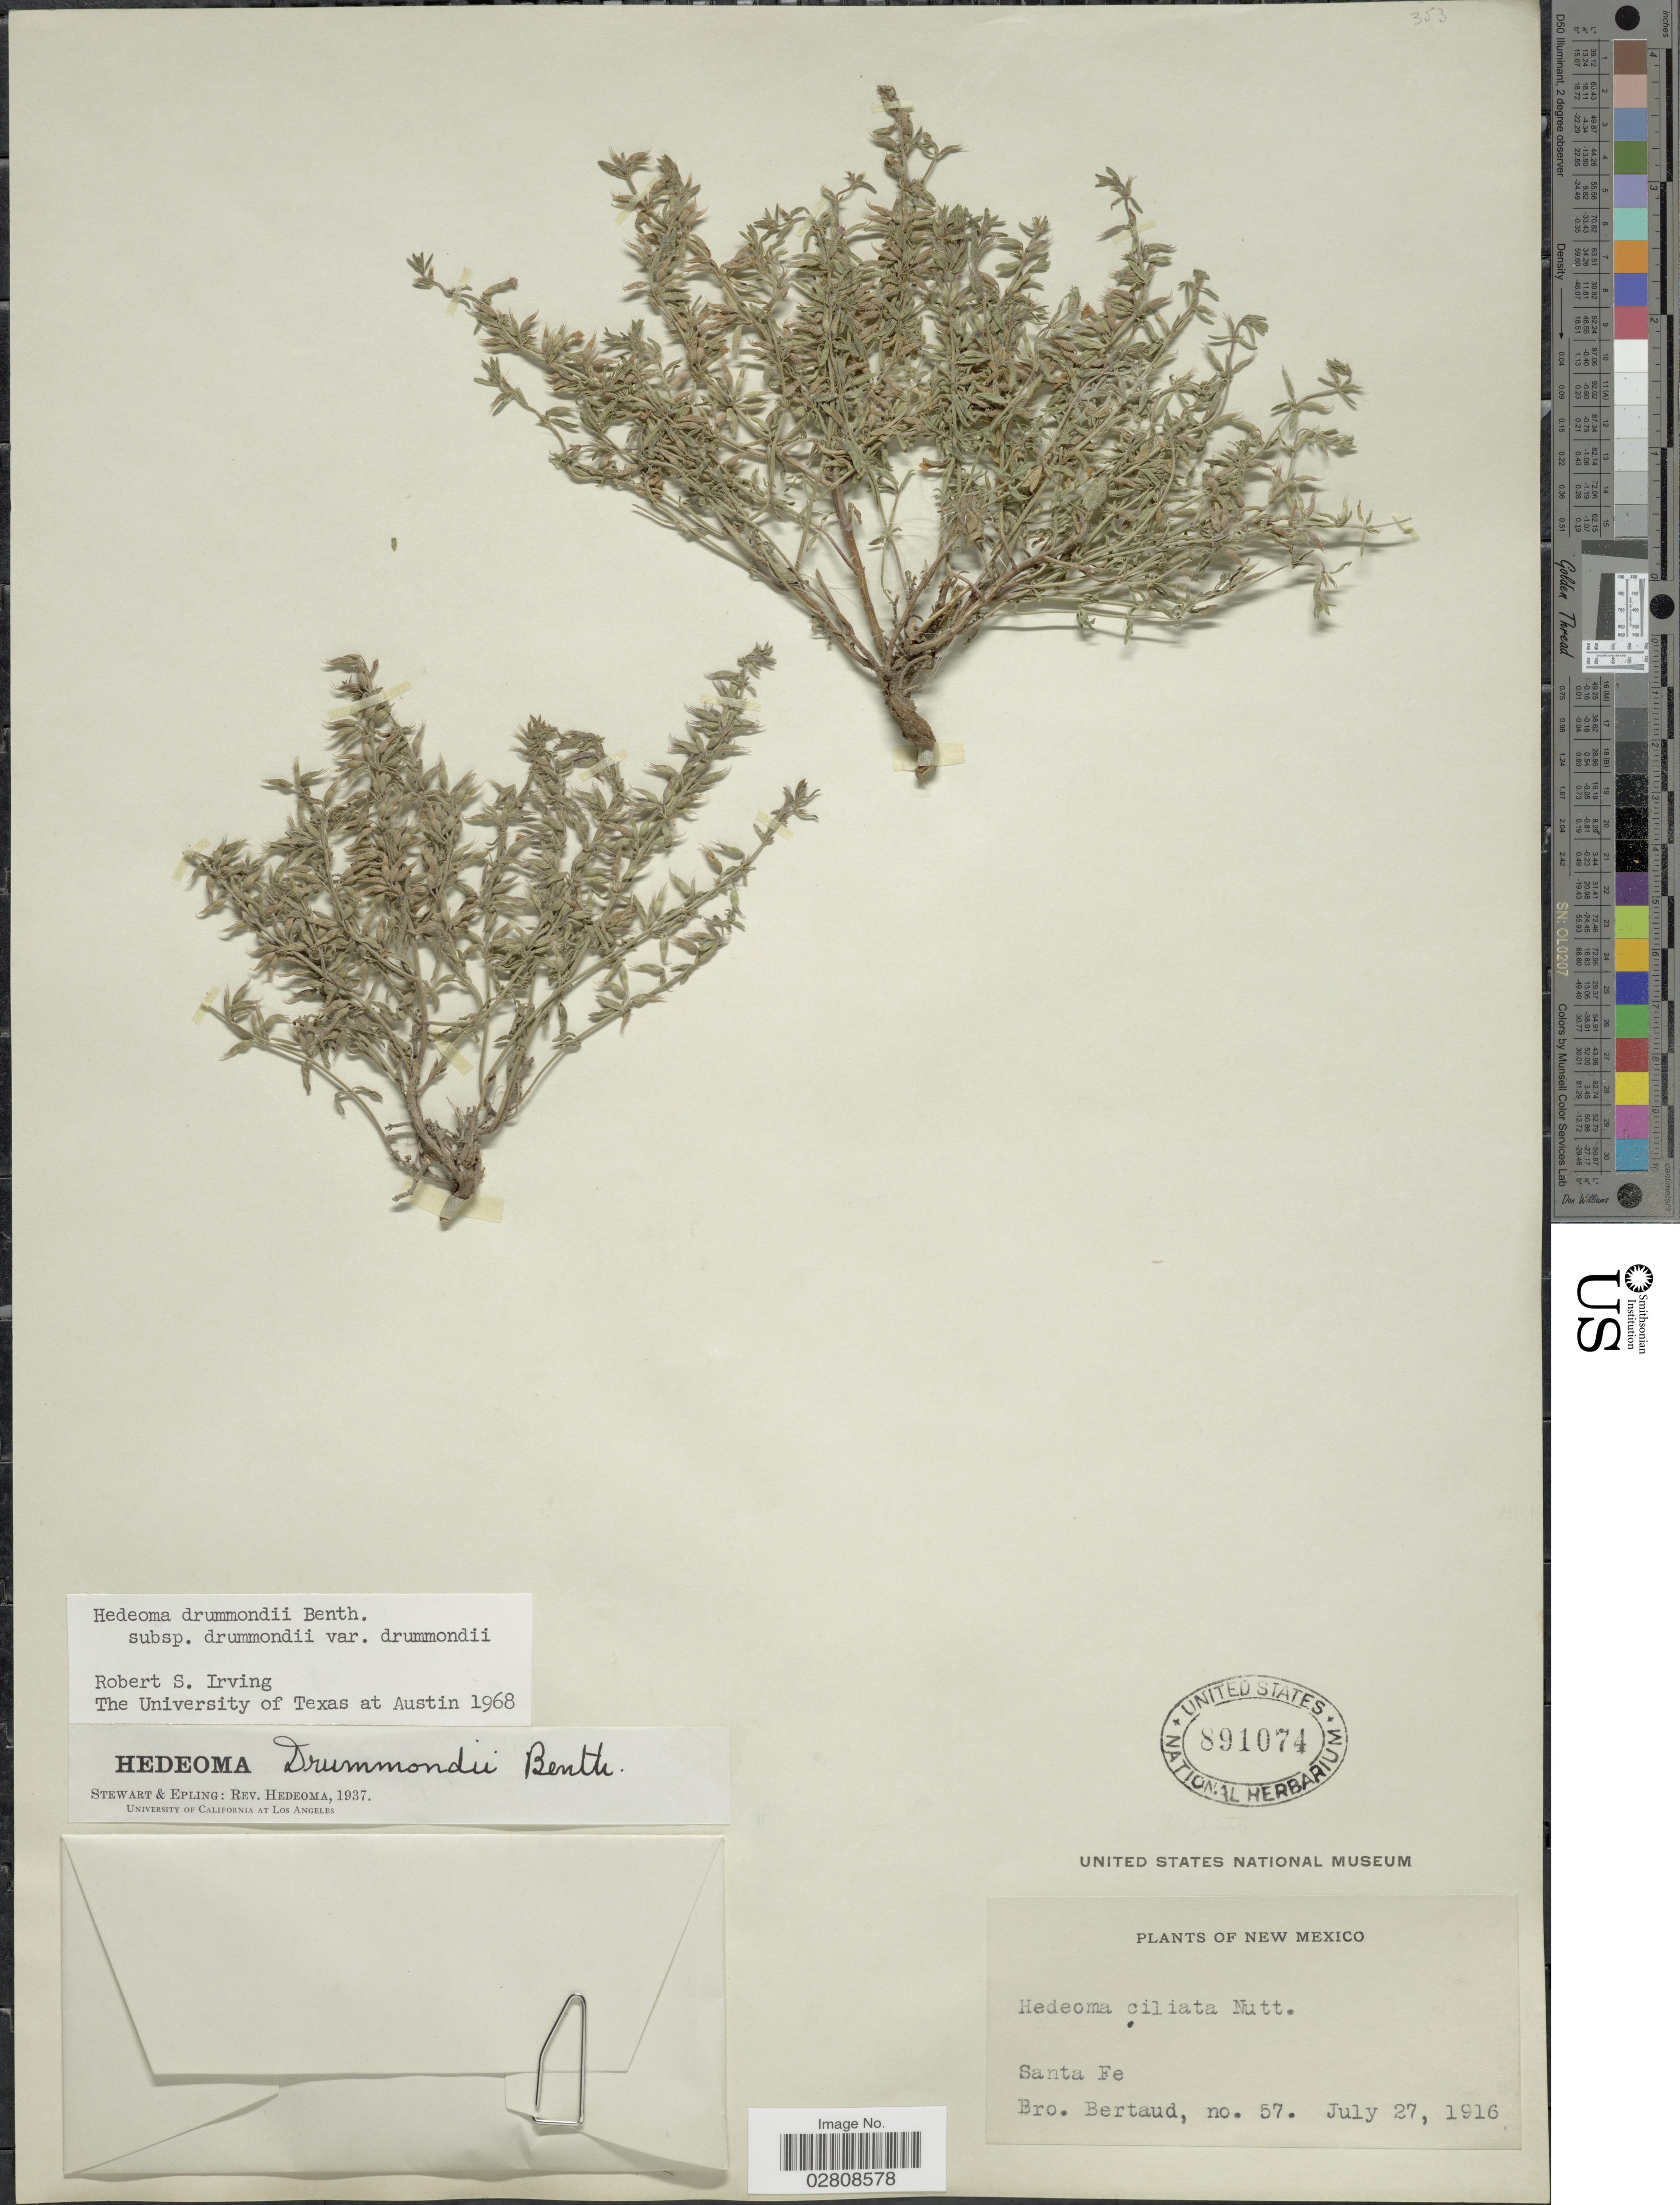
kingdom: Plantae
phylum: Tracheophyta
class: Magnoliopsida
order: Lamiales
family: Lamiaceae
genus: Hedeoma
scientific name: Hedeoma drummondii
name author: Benth.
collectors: Bro. Bertaud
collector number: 57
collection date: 1916-07-27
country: United States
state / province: New Mexico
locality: Santa Fe.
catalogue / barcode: US 891074